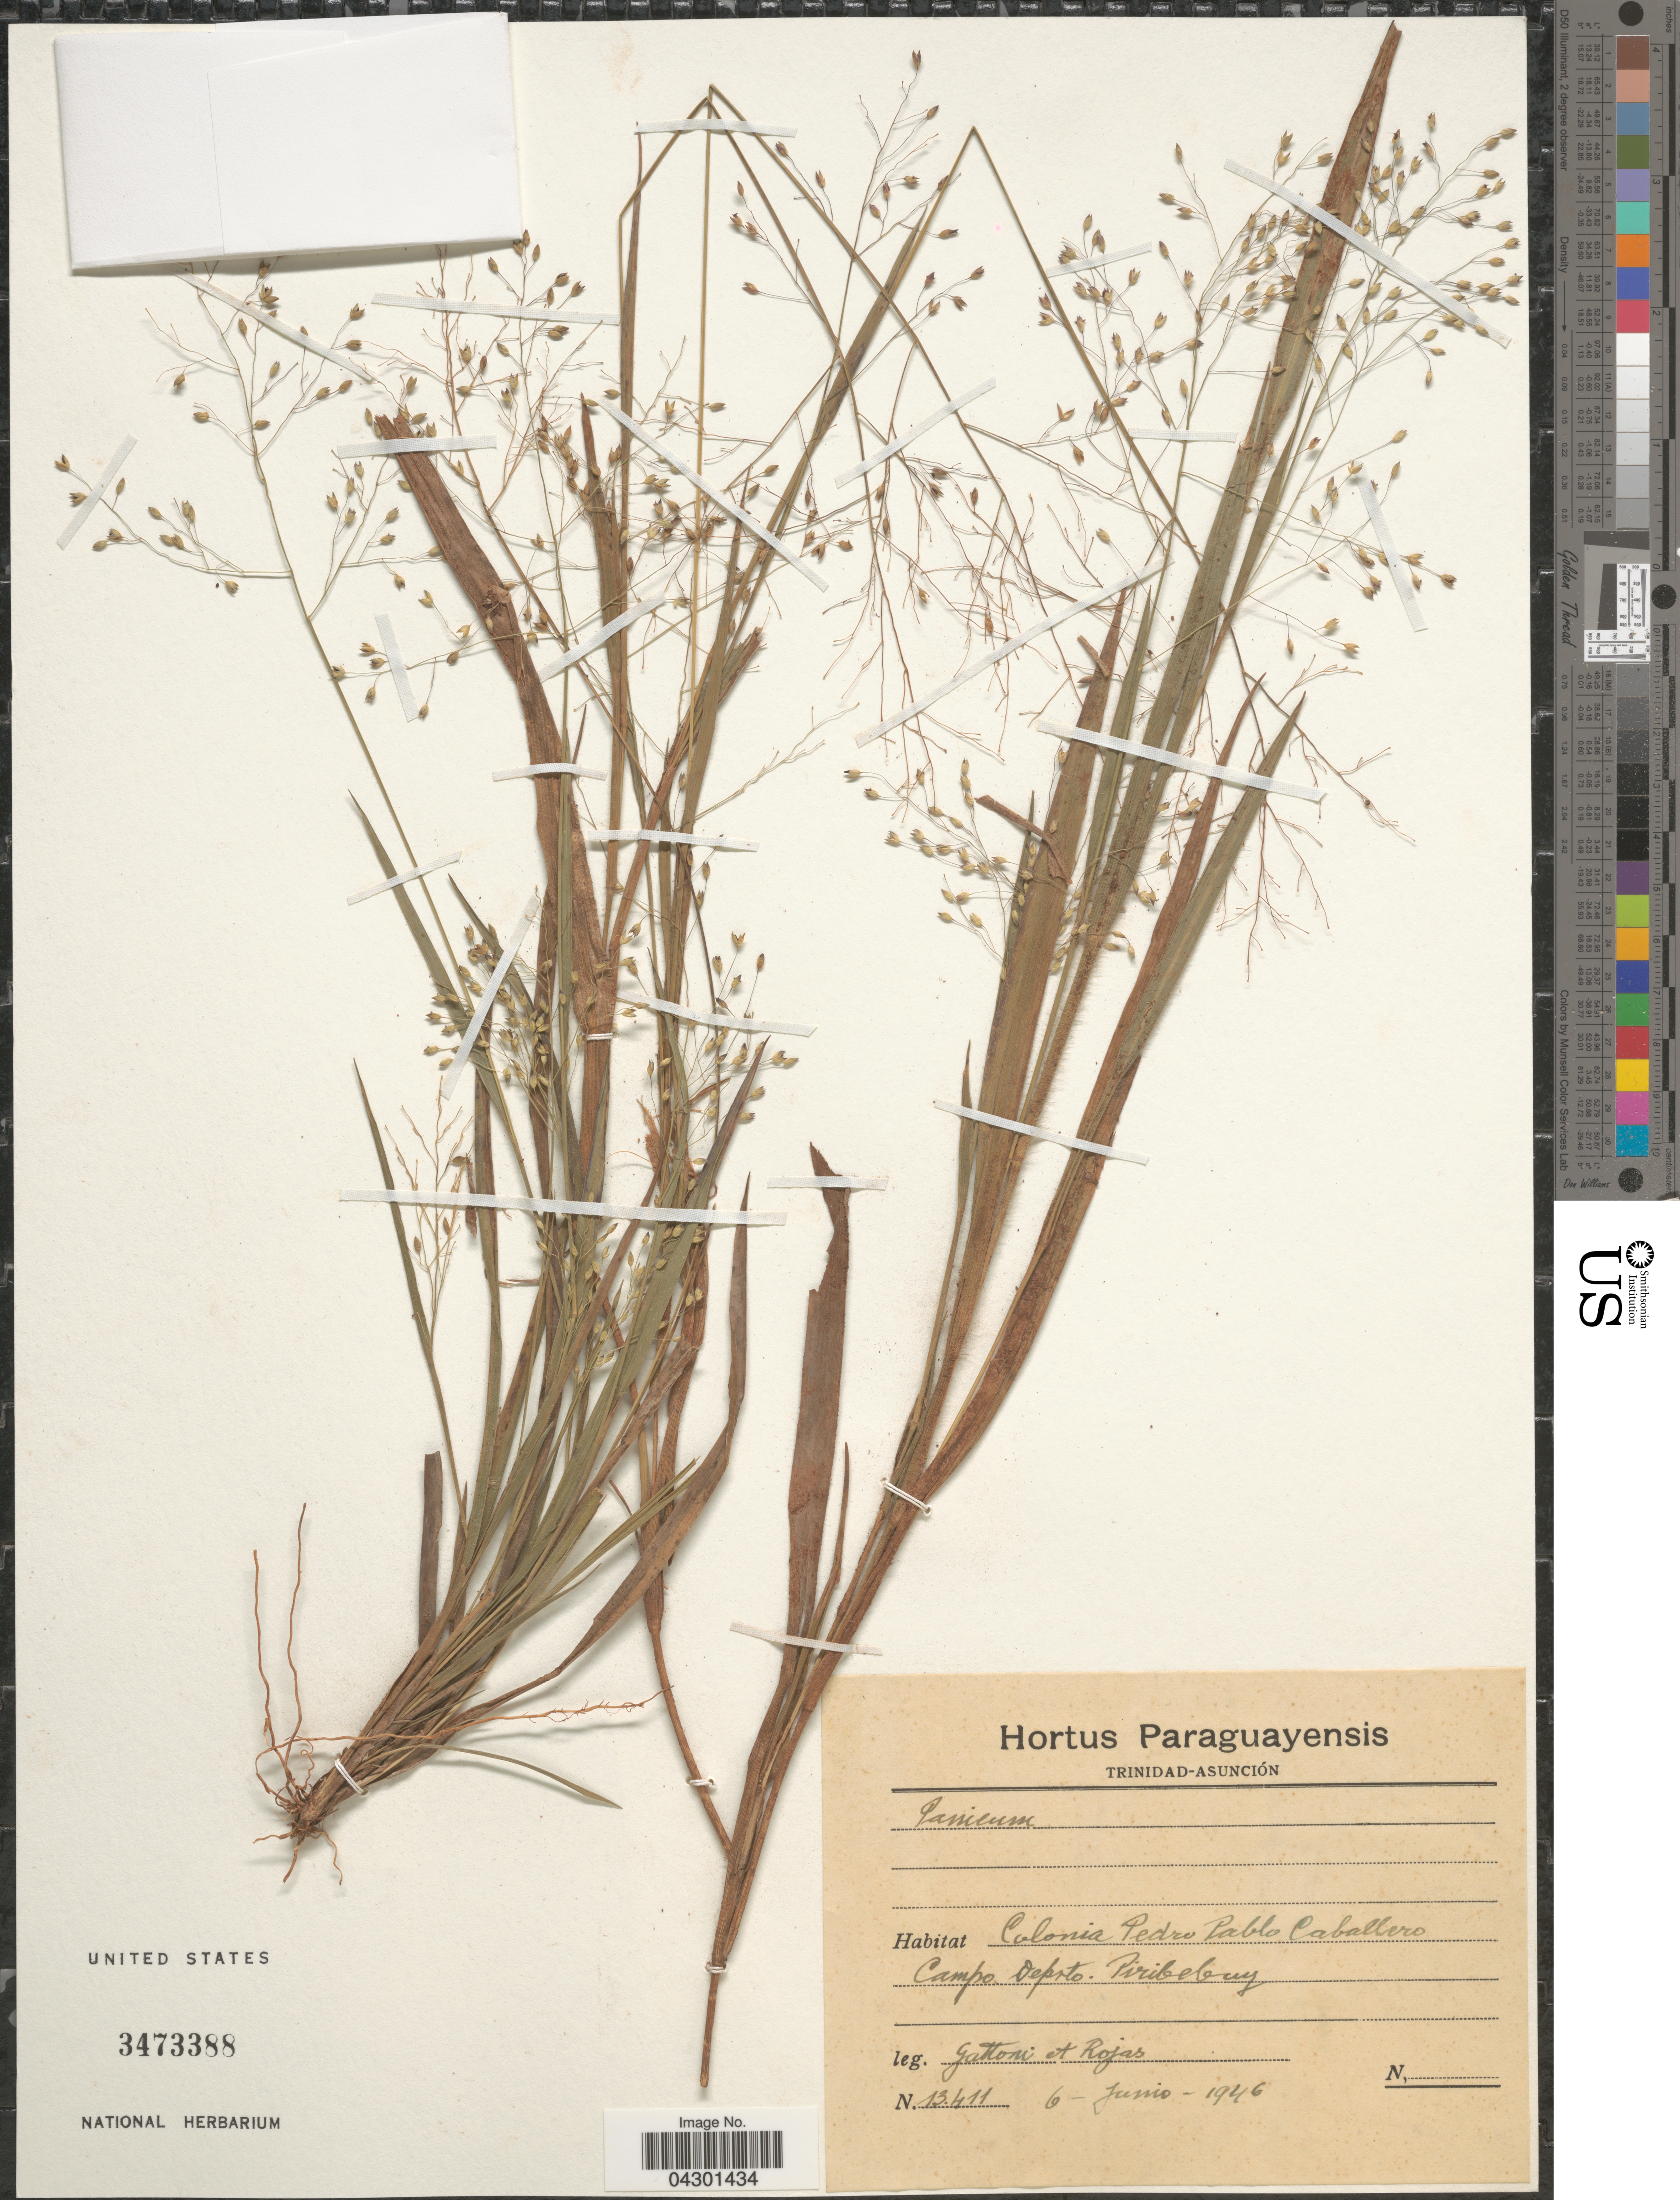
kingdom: Plantae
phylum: Tracheophyta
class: Liliopsida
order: Poales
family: Poaceae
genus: Panicum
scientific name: Panicum sp.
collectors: Gattoni & Rojas, --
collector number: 13411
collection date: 1946-06-06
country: Paraguay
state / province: Asuncion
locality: Colonia Pedro Pablo Caballero. Campo Deprto. Piribebuy.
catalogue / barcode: US 3473388